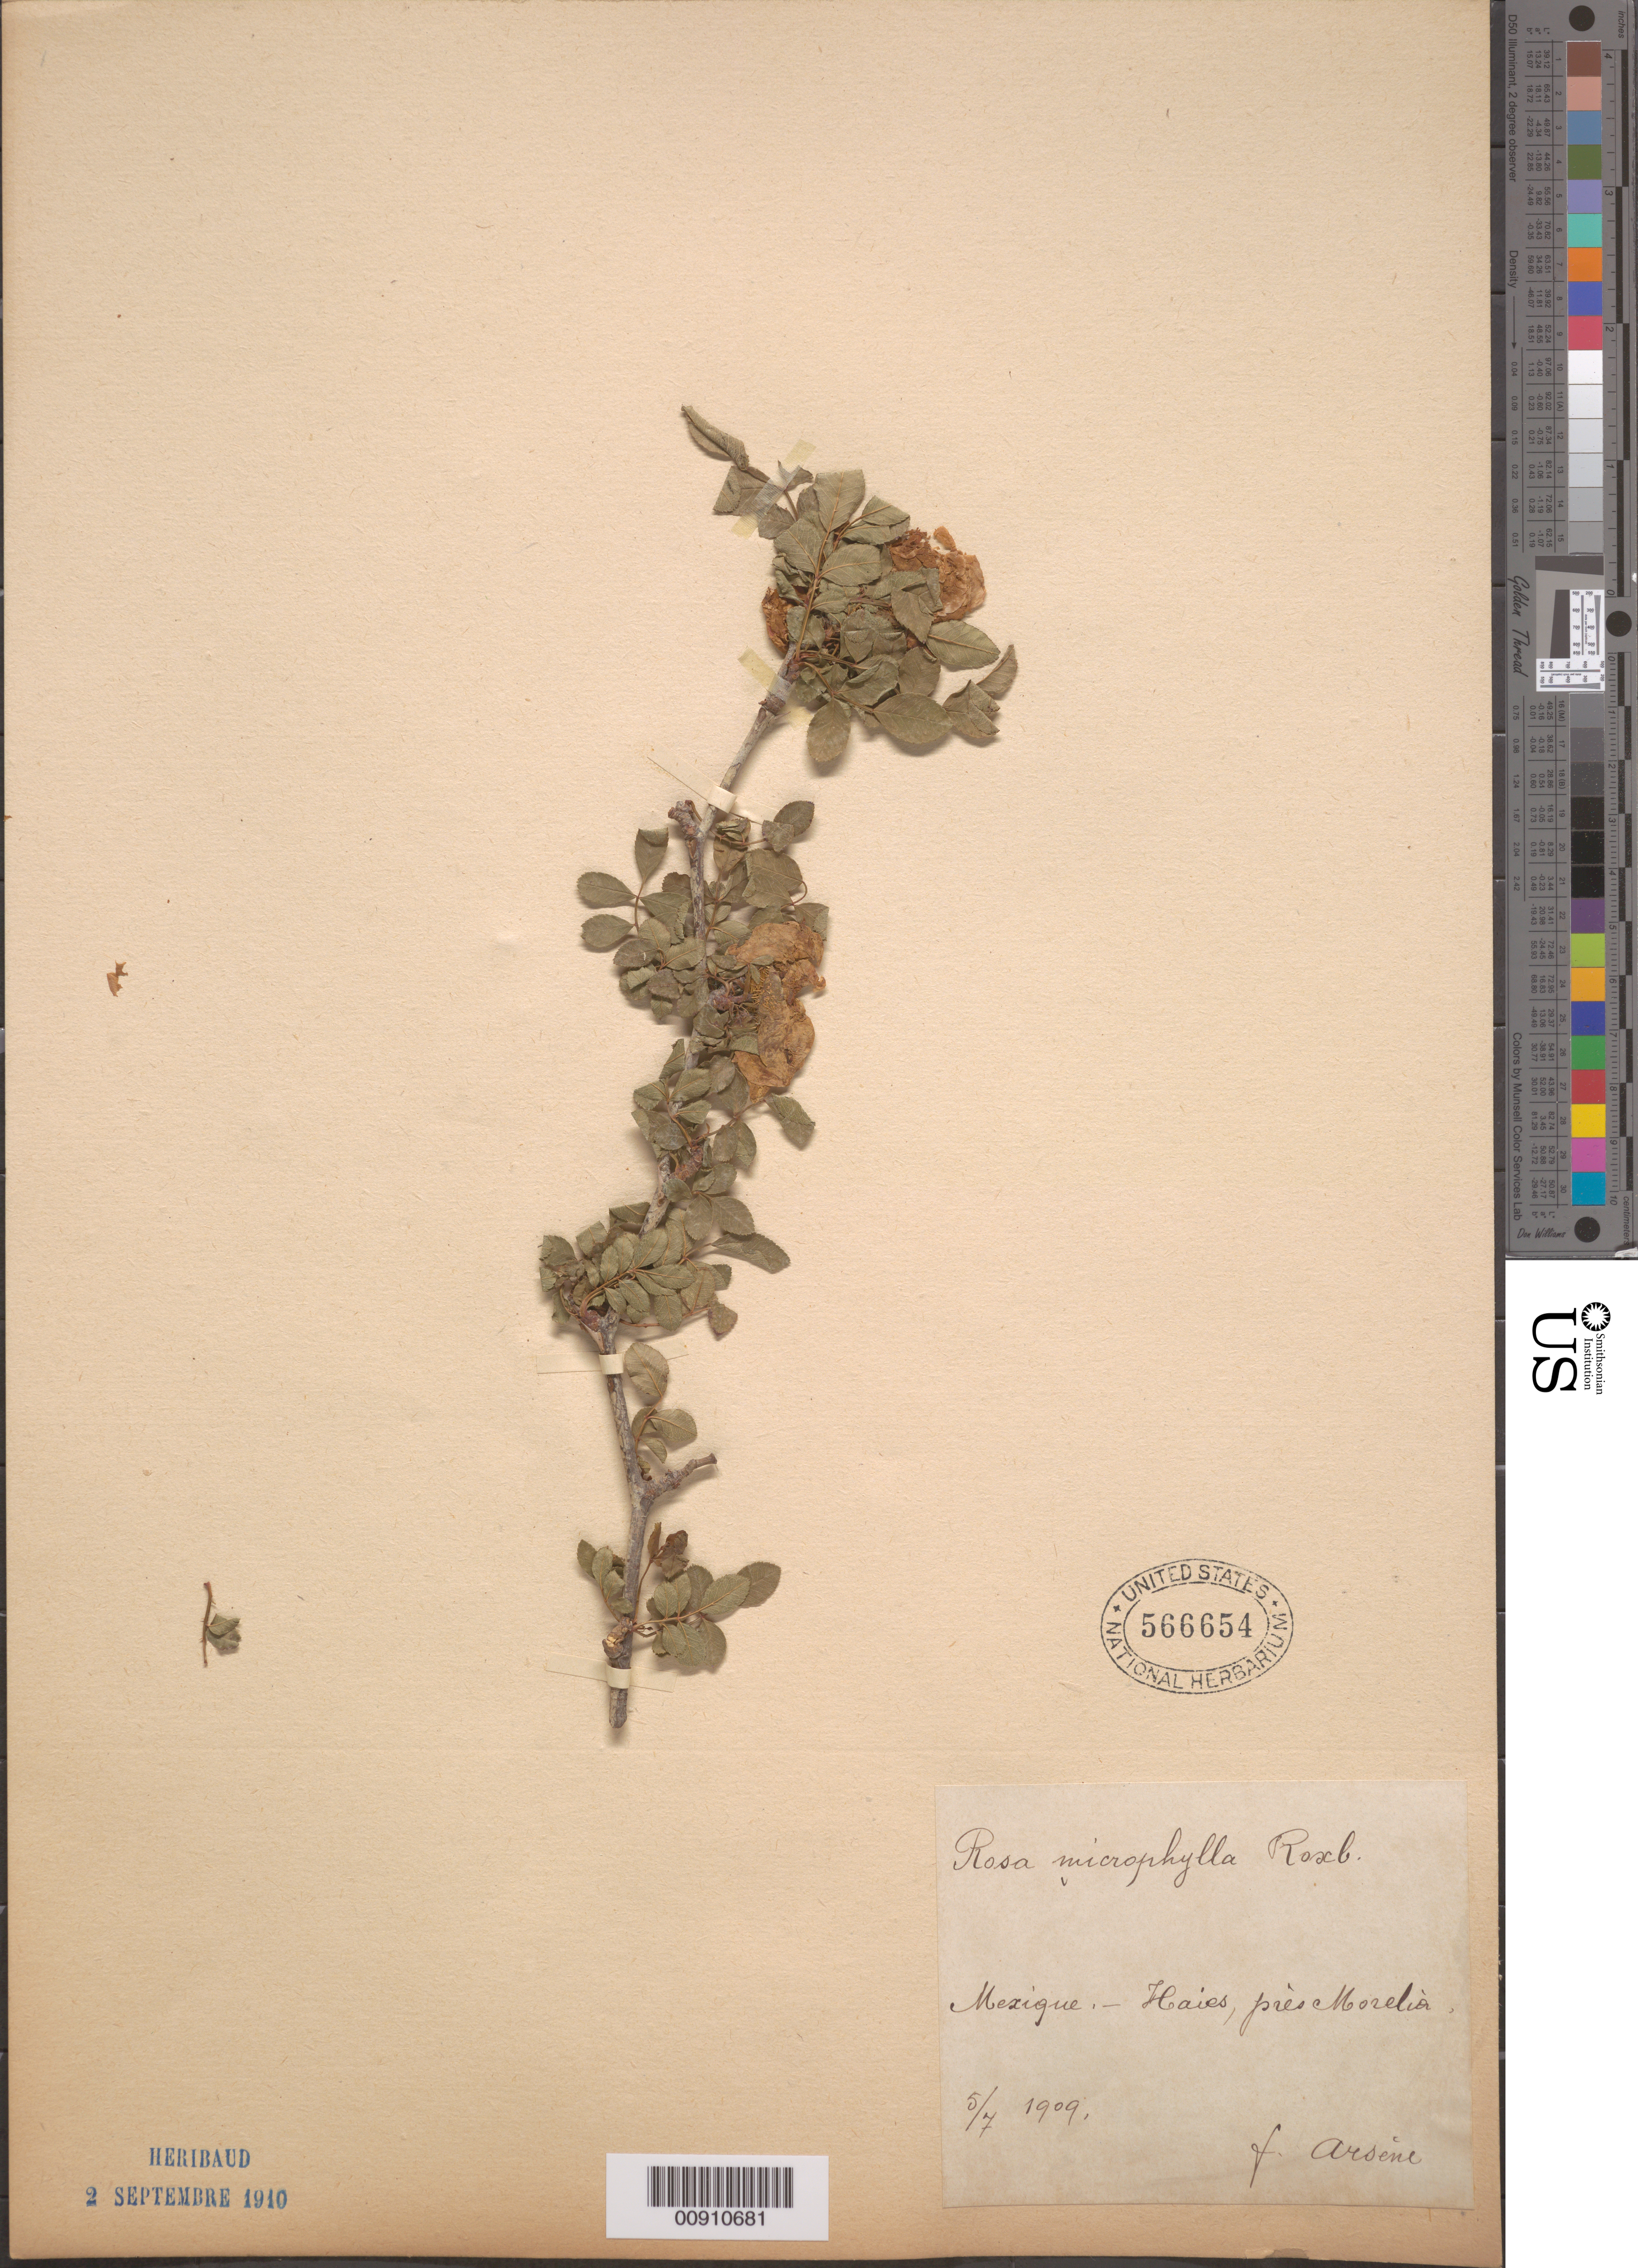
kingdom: Plantae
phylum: Tracheophyta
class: Magnoliopsida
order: Rosales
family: Rosaceae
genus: Rosa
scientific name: Rosa microphylla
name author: Roxb.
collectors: Bro. G. Arsène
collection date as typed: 05 Jul 1909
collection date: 1909-07-05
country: Mexico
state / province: Michoacán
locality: Haies, près Morelia.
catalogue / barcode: US 566654